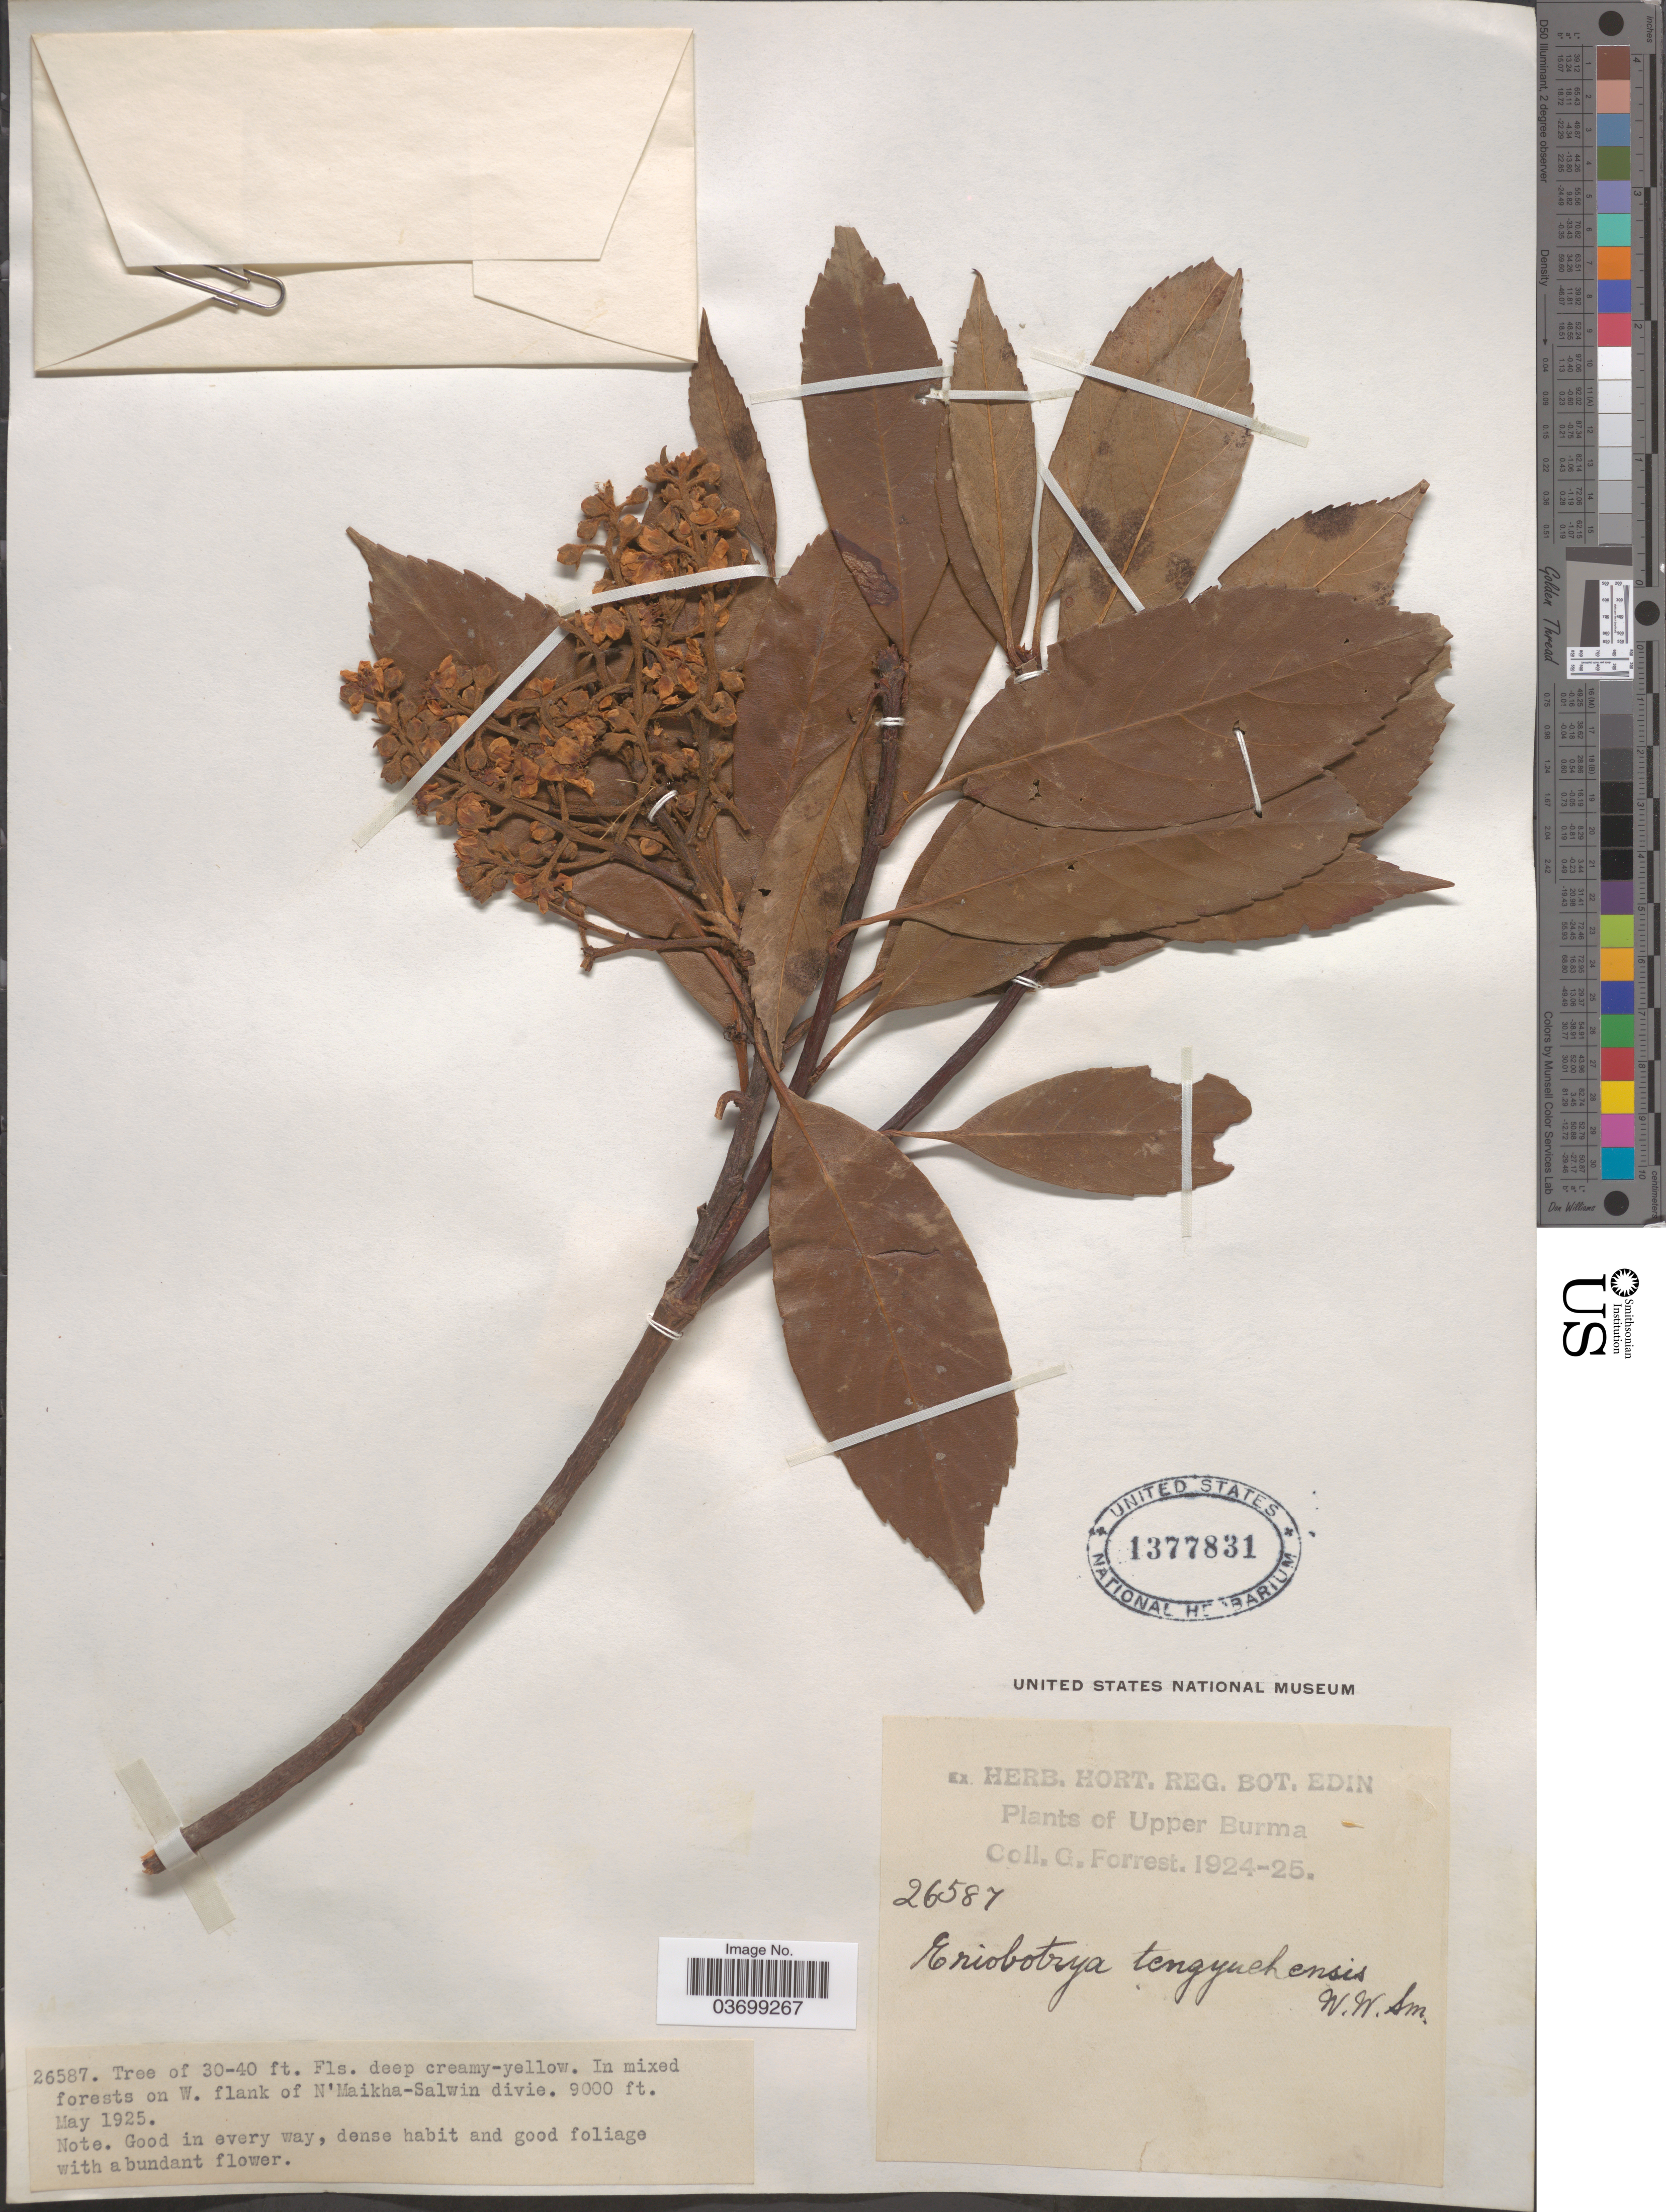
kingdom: Plantae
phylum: Tracheophyta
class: Magnoliopsida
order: Rosales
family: Rosaceae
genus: Rhaphiolepis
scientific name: Rhaphiolepis tengyuehensis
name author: (W.W. Sm.) B.B. Liu & J. Wen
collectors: G. Forrest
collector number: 26587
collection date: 1925-05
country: Myanmar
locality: Upper Burma. On W. flank of N'Maikha-Salwin divie.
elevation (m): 2743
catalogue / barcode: US 1377831